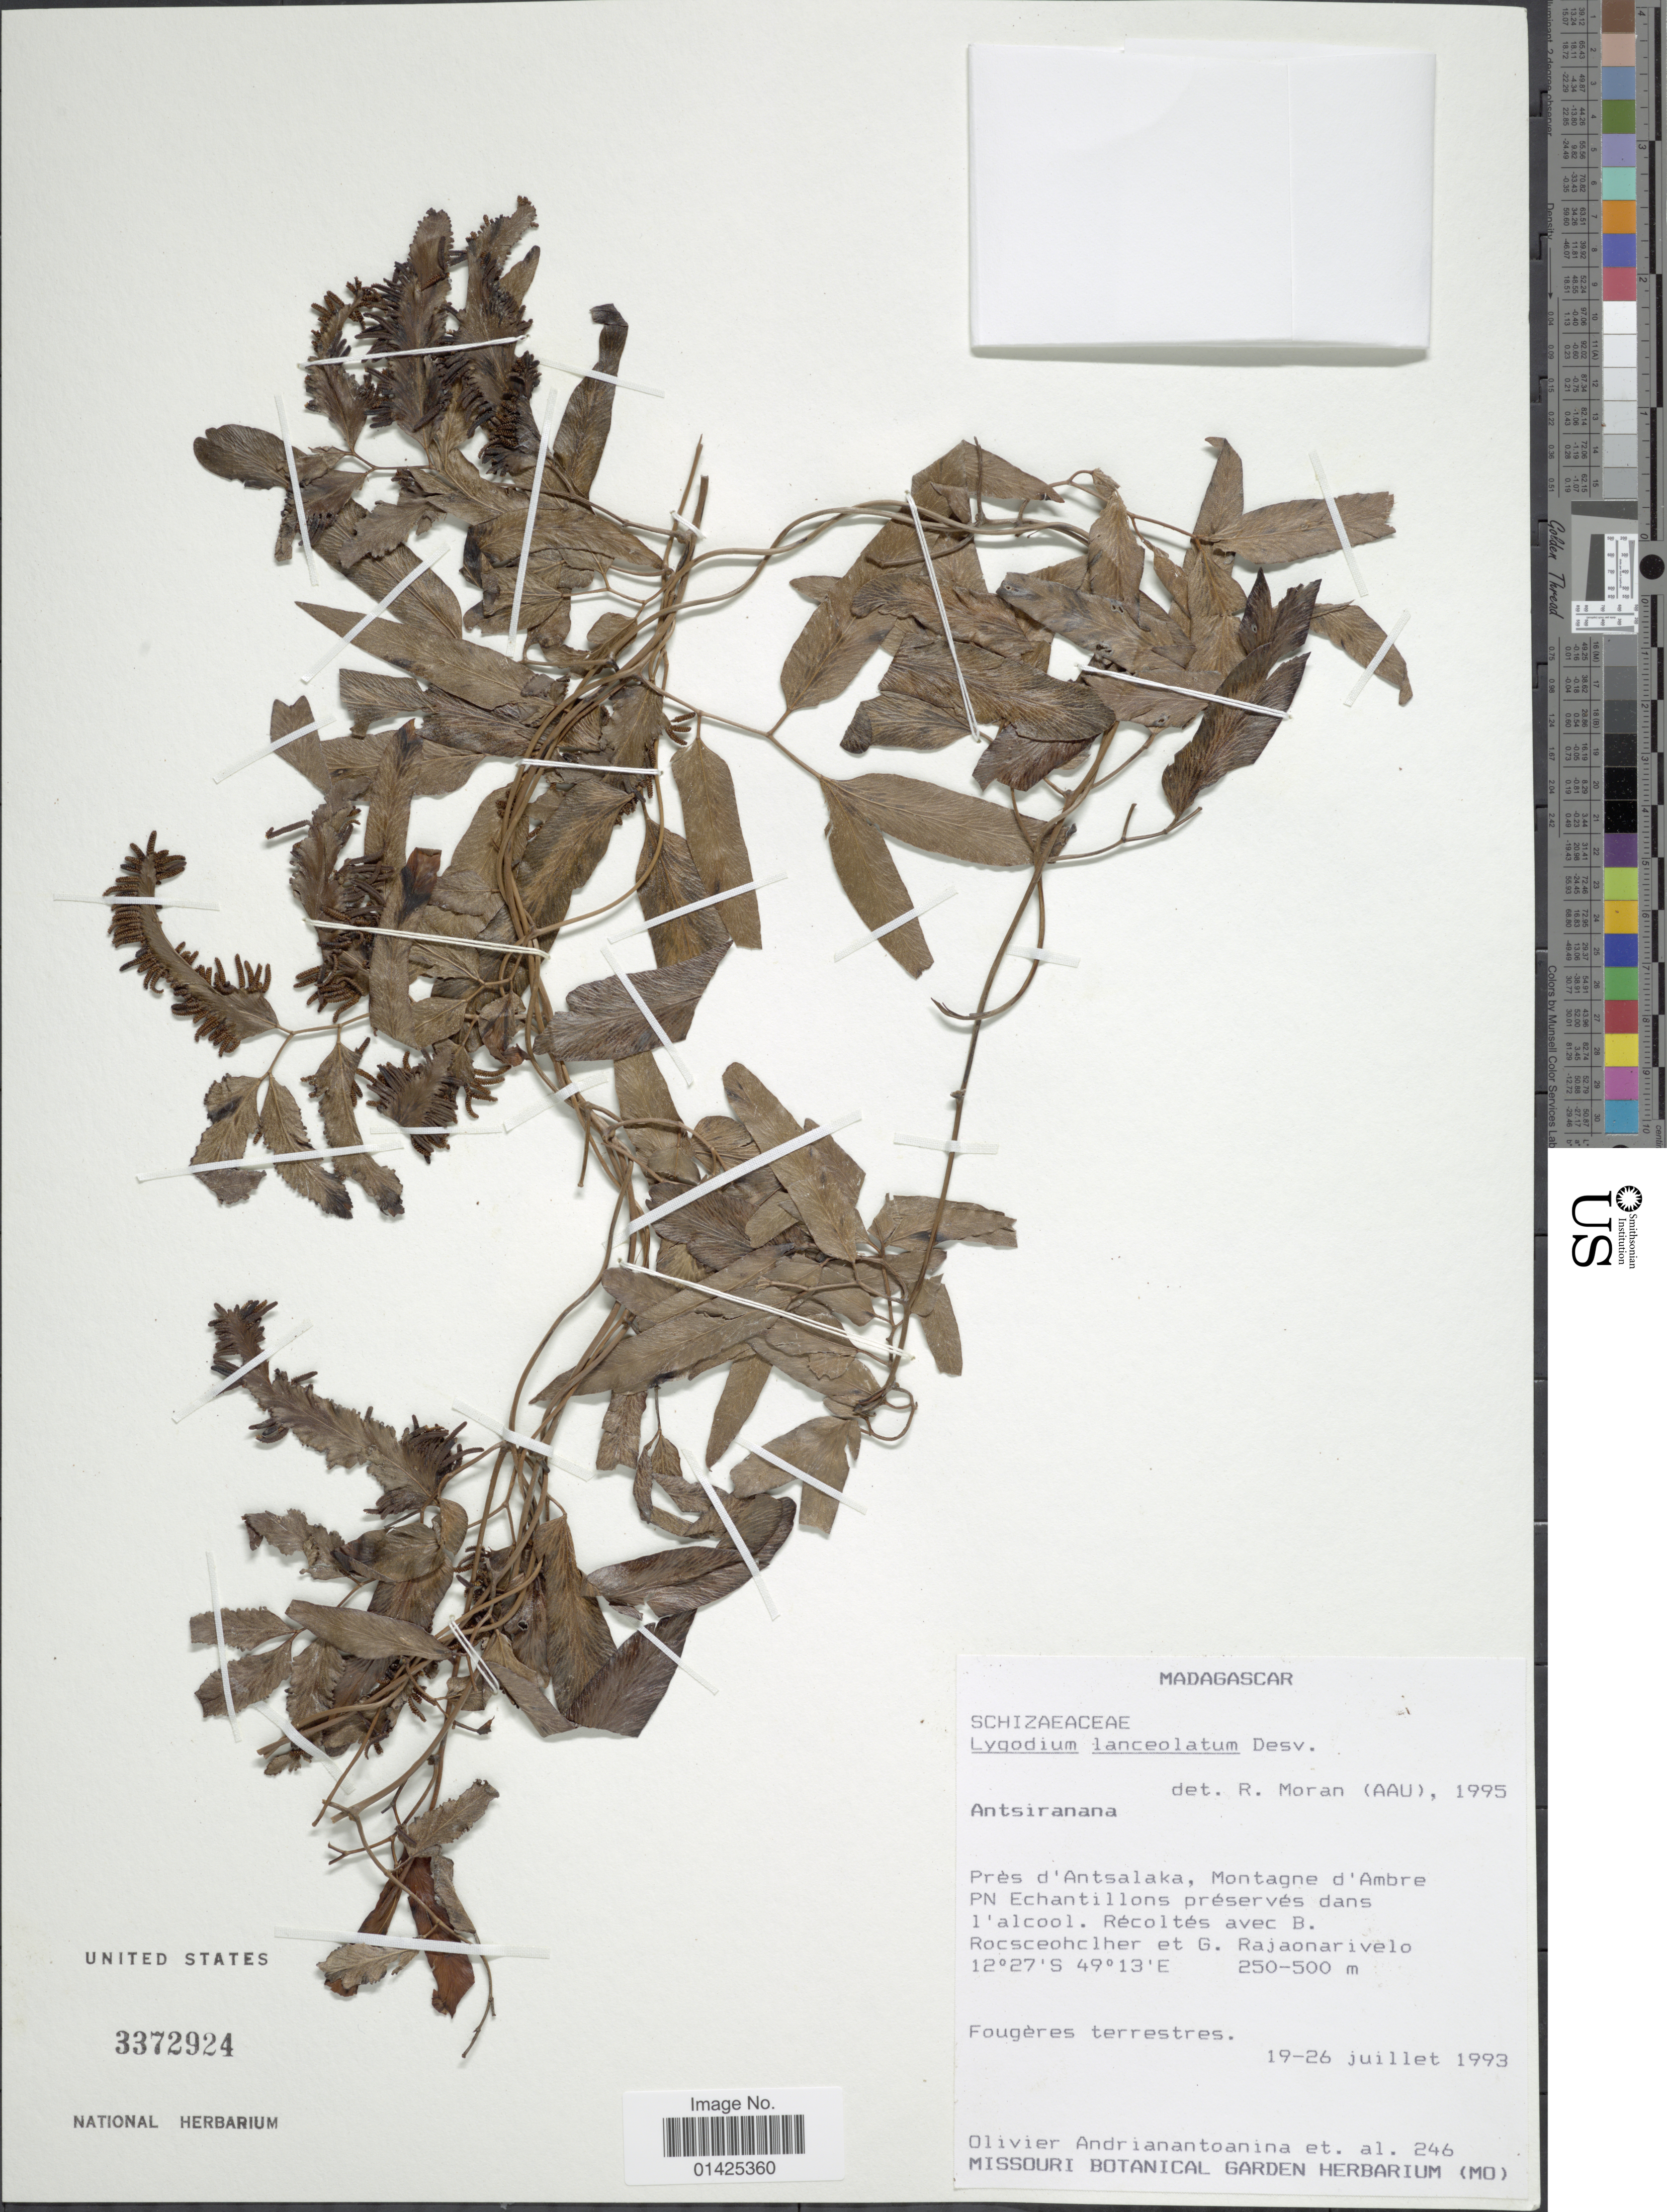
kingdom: Plantae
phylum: Tracheophyta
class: Polypodiopsida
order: Schizaeales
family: Lygodiaceae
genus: Lygodium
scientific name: Lygodium lanceolatum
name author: Desv.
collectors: O. Andrianantoanina & et al.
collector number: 246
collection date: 1993-07-19/1993-07-26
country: Madagascar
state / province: Diana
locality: Pres d'Antsalaka, Montagne d'Ambre.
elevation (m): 250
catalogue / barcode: US 3372924